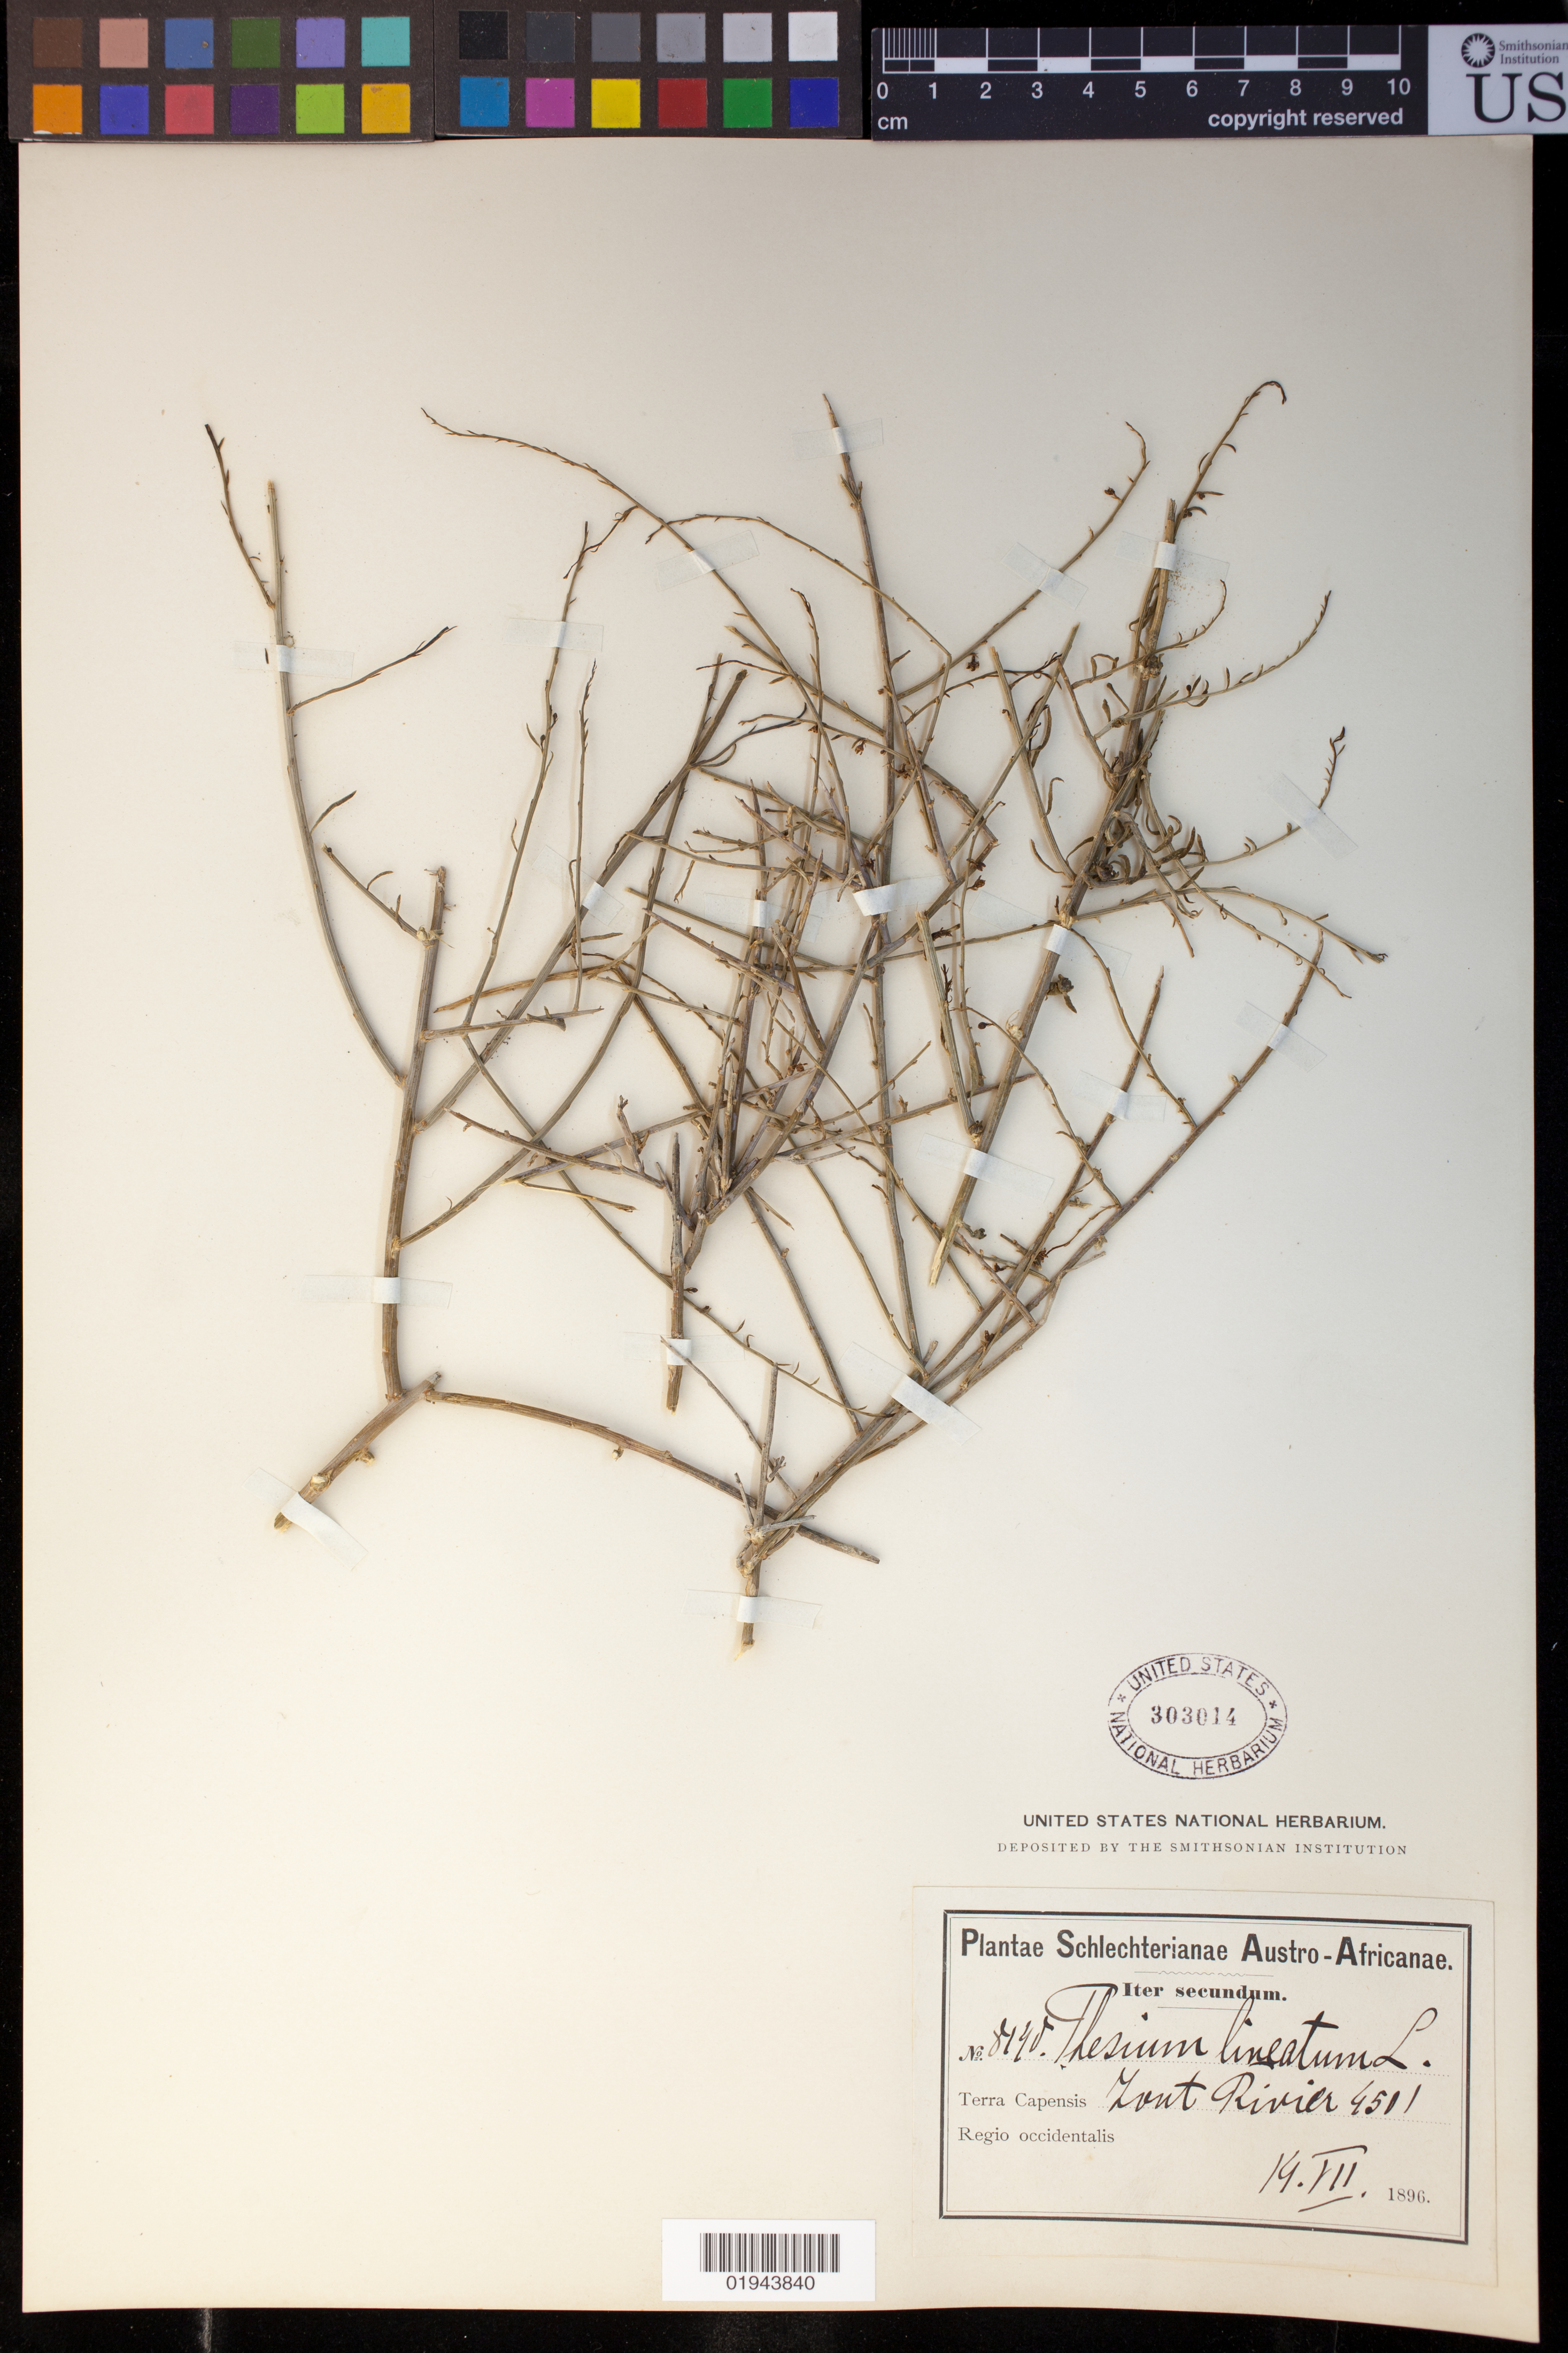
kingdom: Plantae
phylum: Tracheophyta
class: Magnoliopsida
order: Santalales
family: Thesiaceae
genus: Lacomucinaea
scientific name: Lacomucinaea lineata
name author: (L. f.) Nickrent & M.A. García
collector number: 8490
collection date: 1896-07-19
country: South Africa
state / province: Northern Cape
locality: Zout Rivier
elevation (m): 1375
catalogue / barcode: US 303014